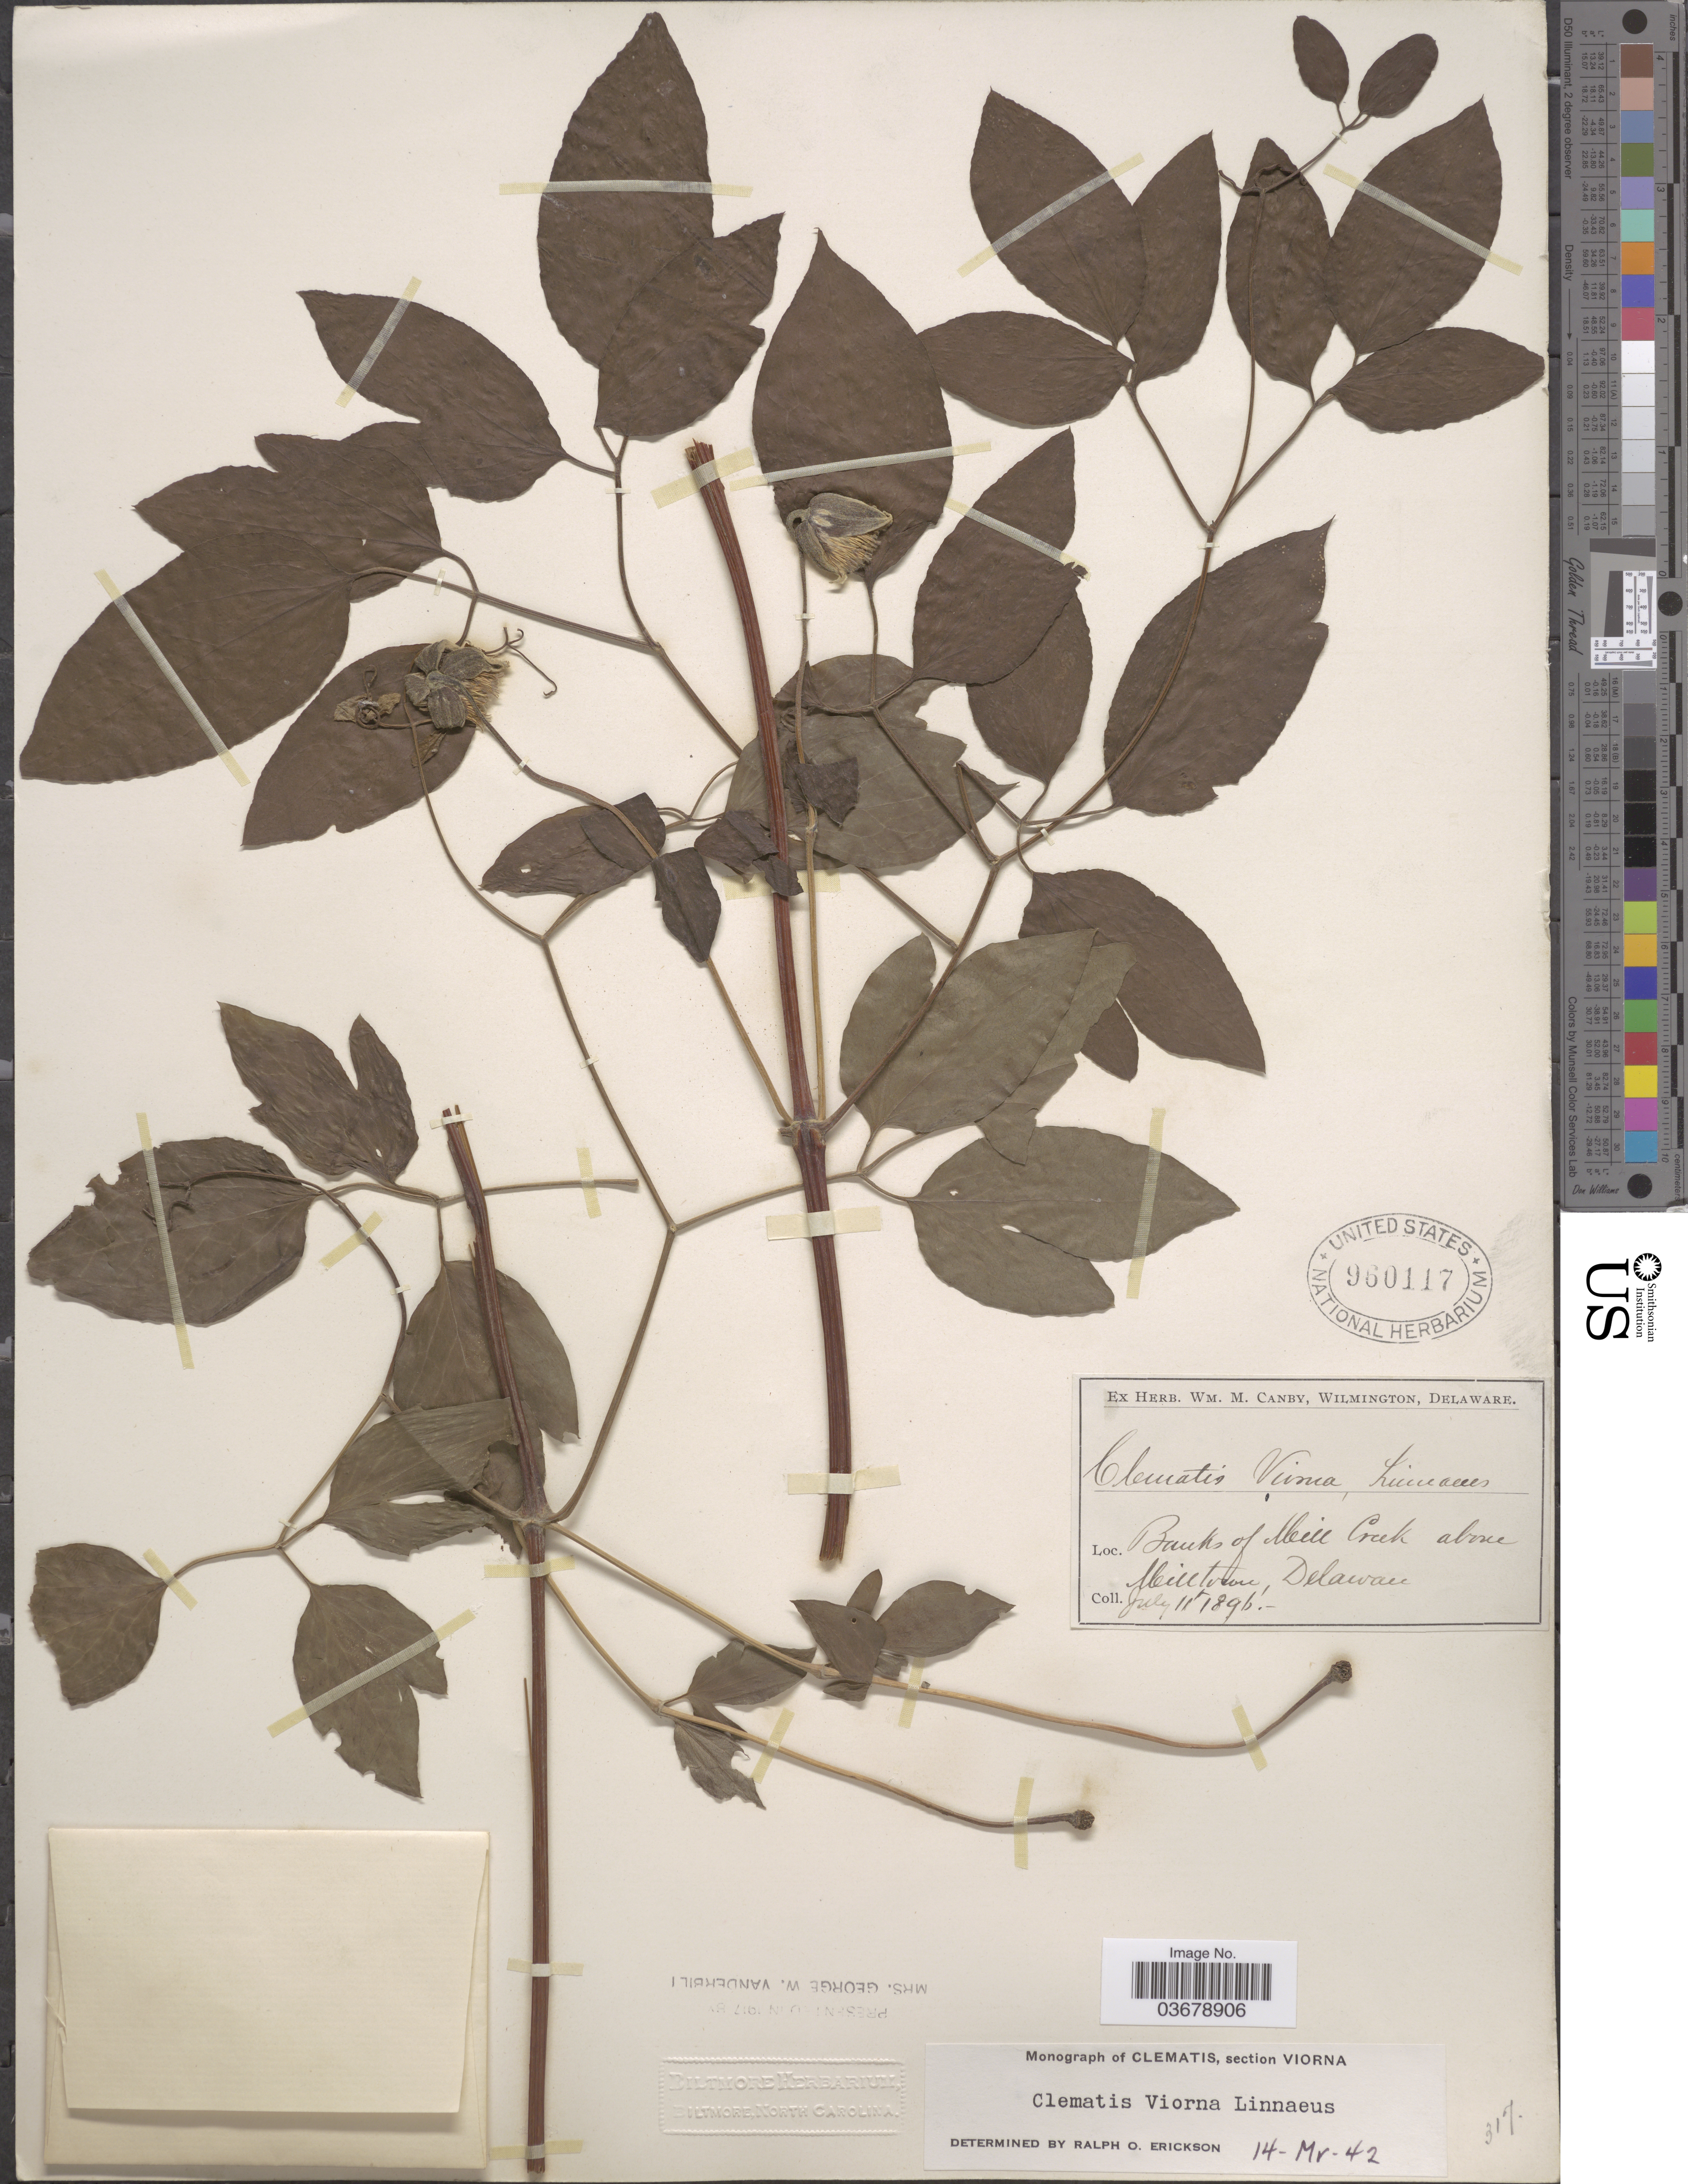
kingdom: Plantae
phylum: Tracheophyta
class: Magnoliopsida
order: Ranunculales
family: Ranunculaceae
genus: Clematis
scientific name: Clematis viorna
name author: L.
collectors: ex herb. W.M. Canby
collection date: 1896-07-11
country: United States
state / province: Delaware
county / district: New Castle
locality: Banks of Mill Creek above Milltown.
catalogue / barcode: US 960117